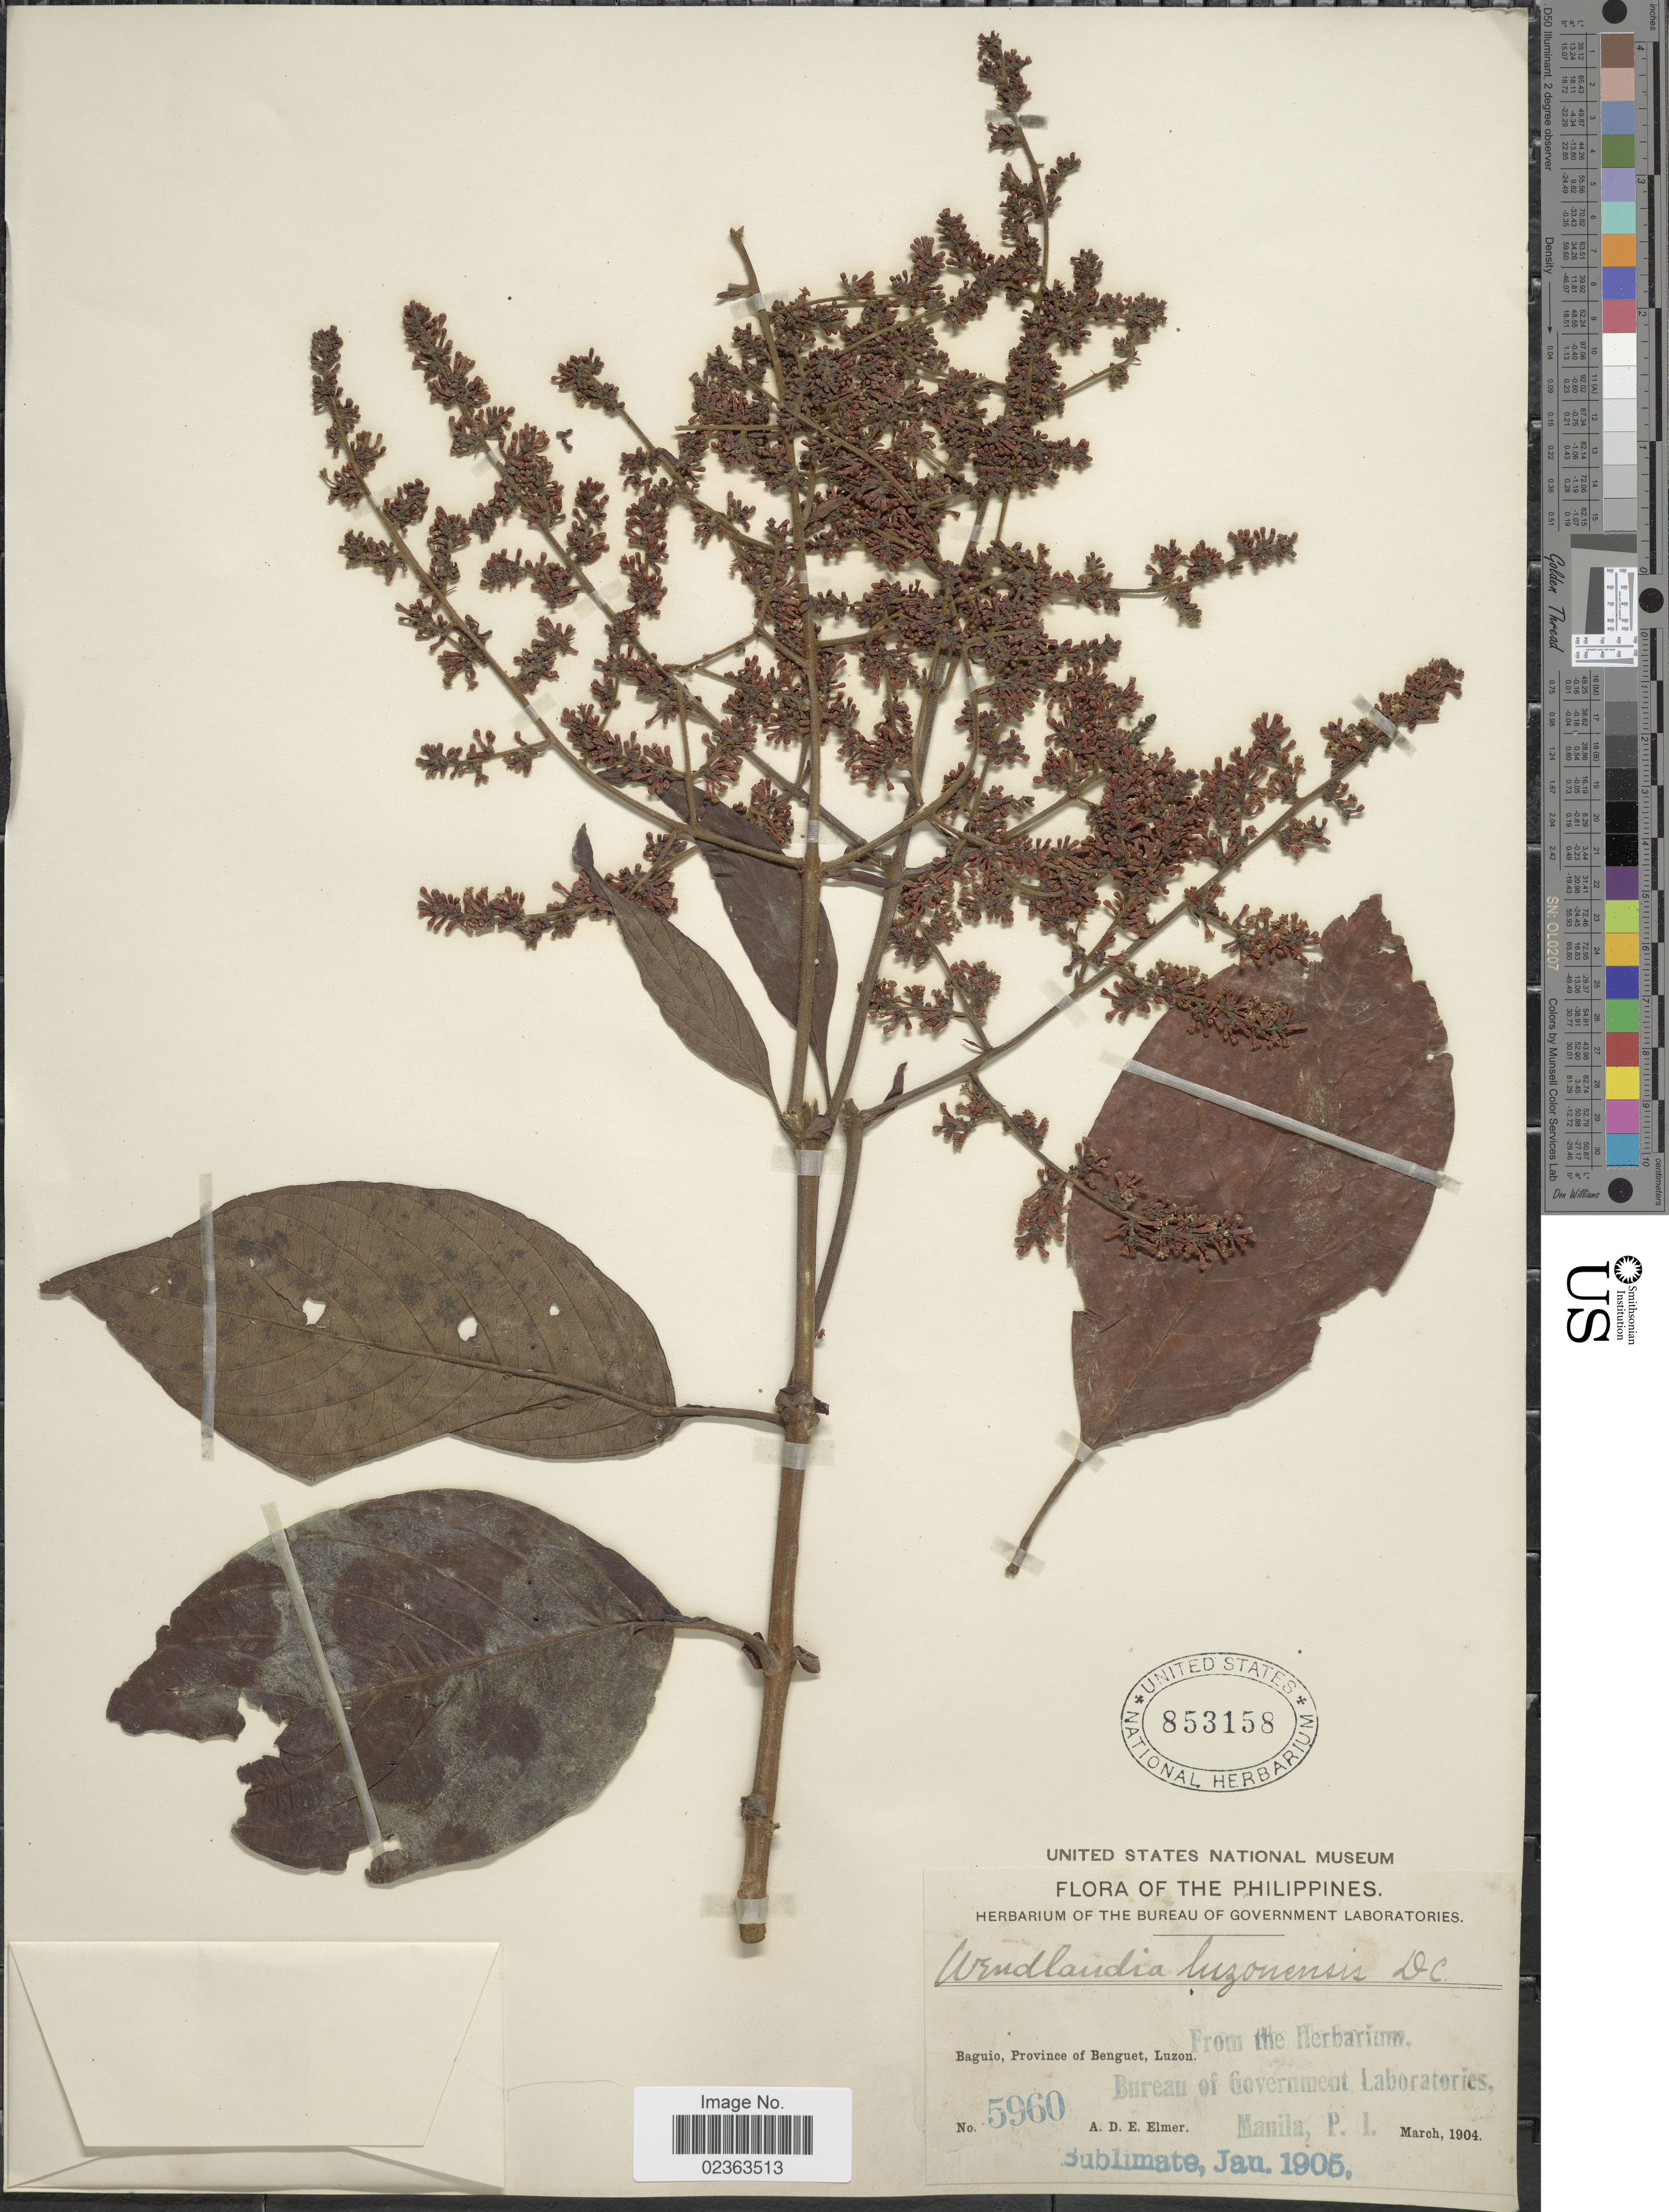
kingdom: Plantae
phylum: Tracheophyta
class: Magnoliopsida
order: Gentianales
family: Rubiaceae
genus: Wendlandia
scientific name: Wendlandia luzoniensis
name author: DC.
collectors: A. D. E. Elmer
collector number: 5960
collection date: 1904-03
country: Philippines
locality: Baguio, Province of Benguet, Luzon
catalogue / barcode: US 853158